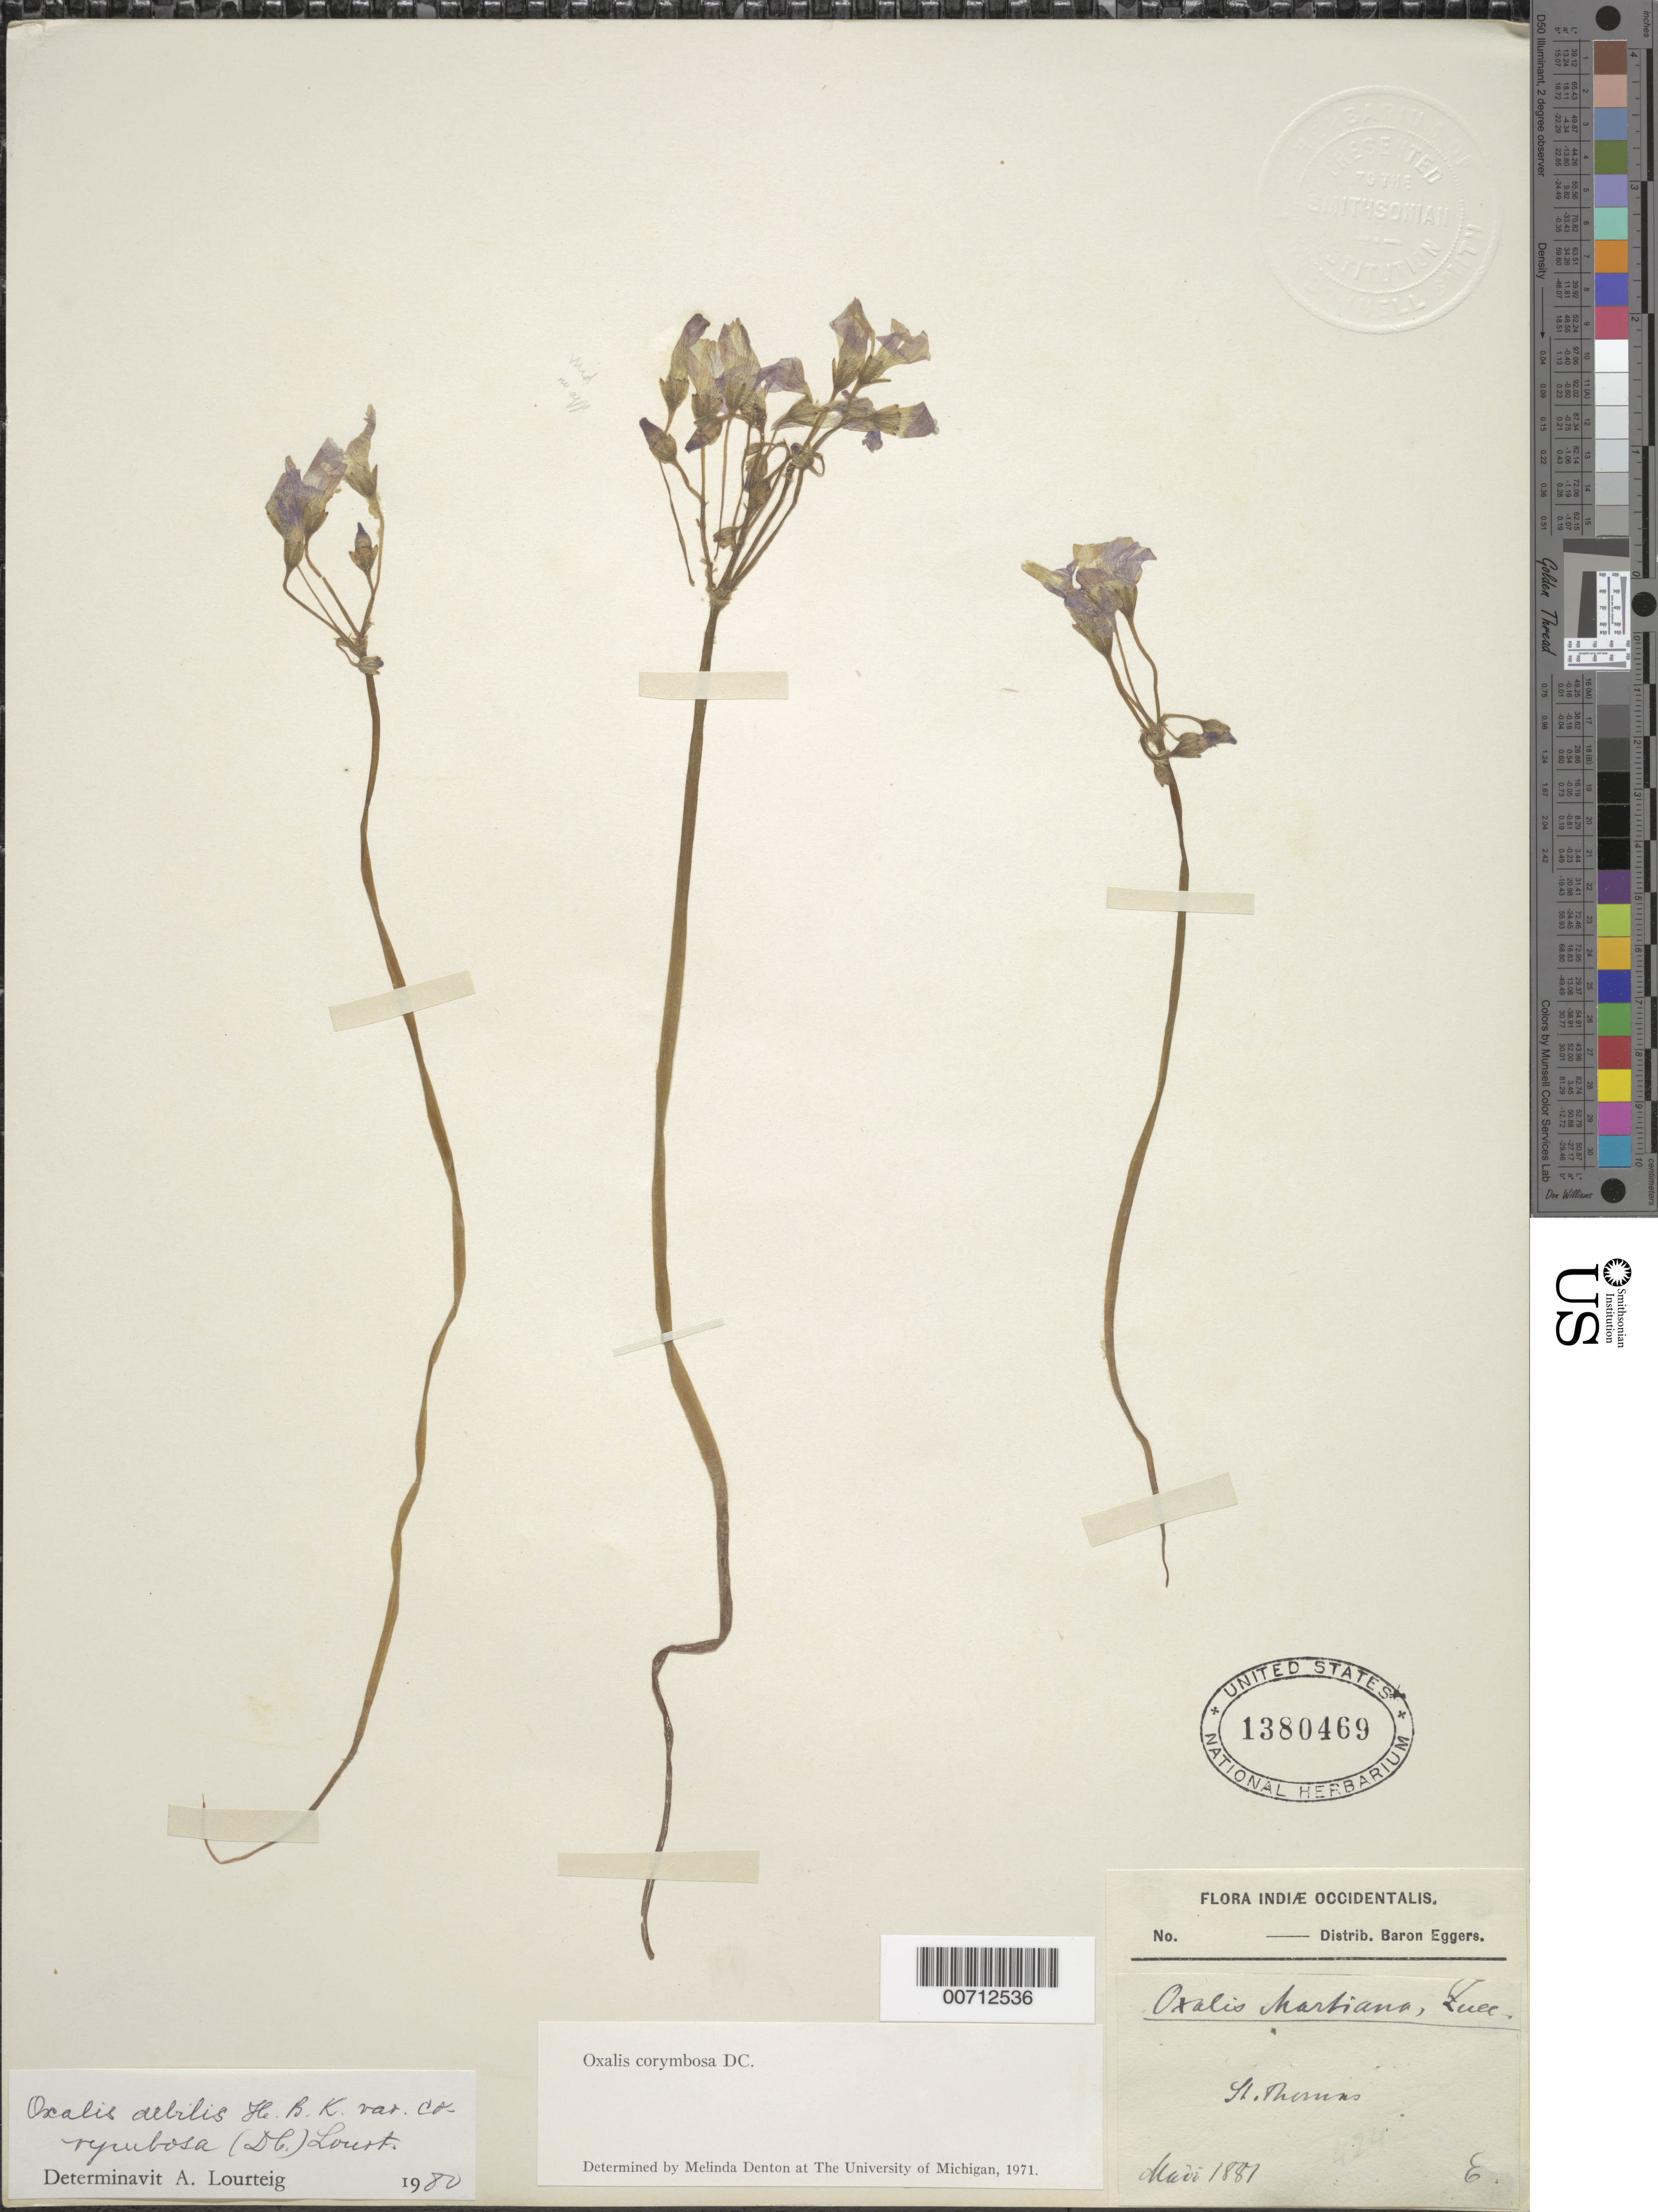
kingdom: Plantae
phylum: Tracheophyta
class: Magnoliopsida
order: Oxalidales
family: Oxalidaceae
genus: Oxalis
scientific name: Oxalis debilis var. corymbosa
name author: (DC.) Lourteig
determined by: Lourteig, A.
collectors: H. F. A. von Eggers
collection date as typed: May 1881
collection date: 1881-05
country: U.S. Virgin Islands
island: St. Thomas Island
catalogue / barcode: US 1380469